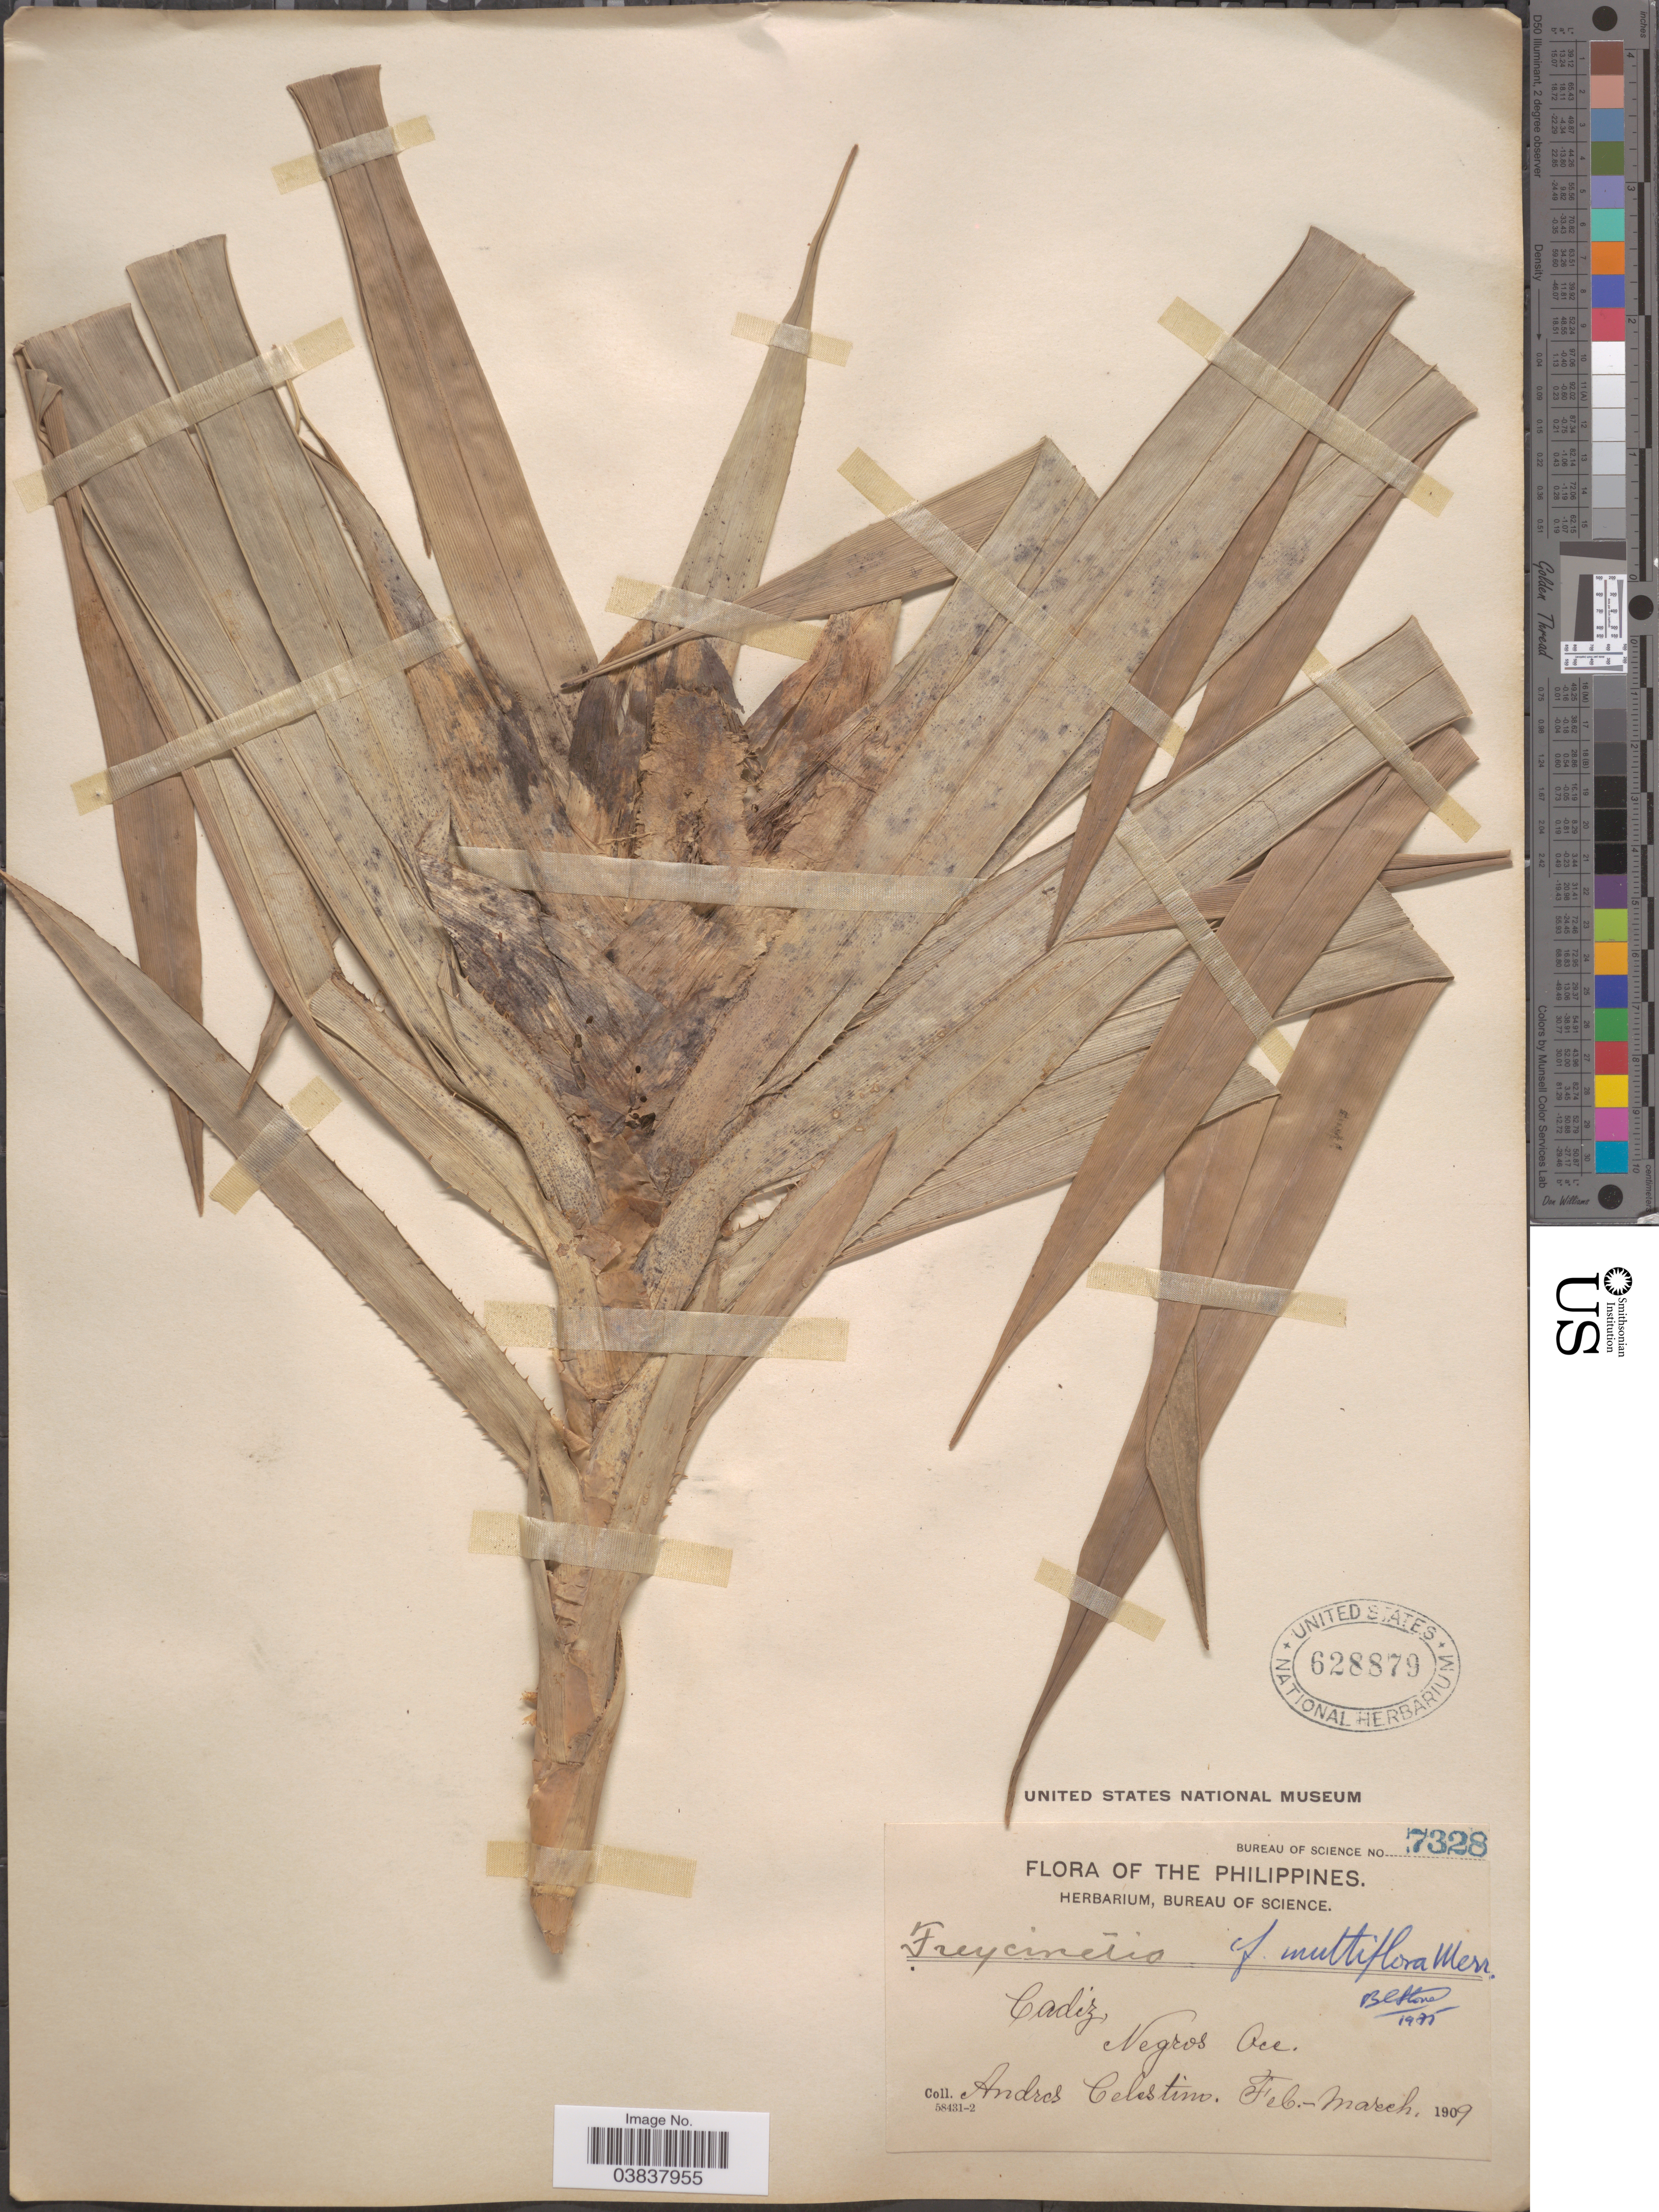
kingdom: Plantae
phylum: Tracheophyta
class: Liliopsida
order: Pandanales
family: Pandanaceae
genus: Freycinetia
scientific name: Freycinetia multiflora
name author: Merr.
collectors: A. Celestino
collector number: Bureau of Science 7328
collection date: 1909-02/1909-03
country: Philippines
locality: Cadiz, Negros Occ.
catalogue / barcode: US 628879